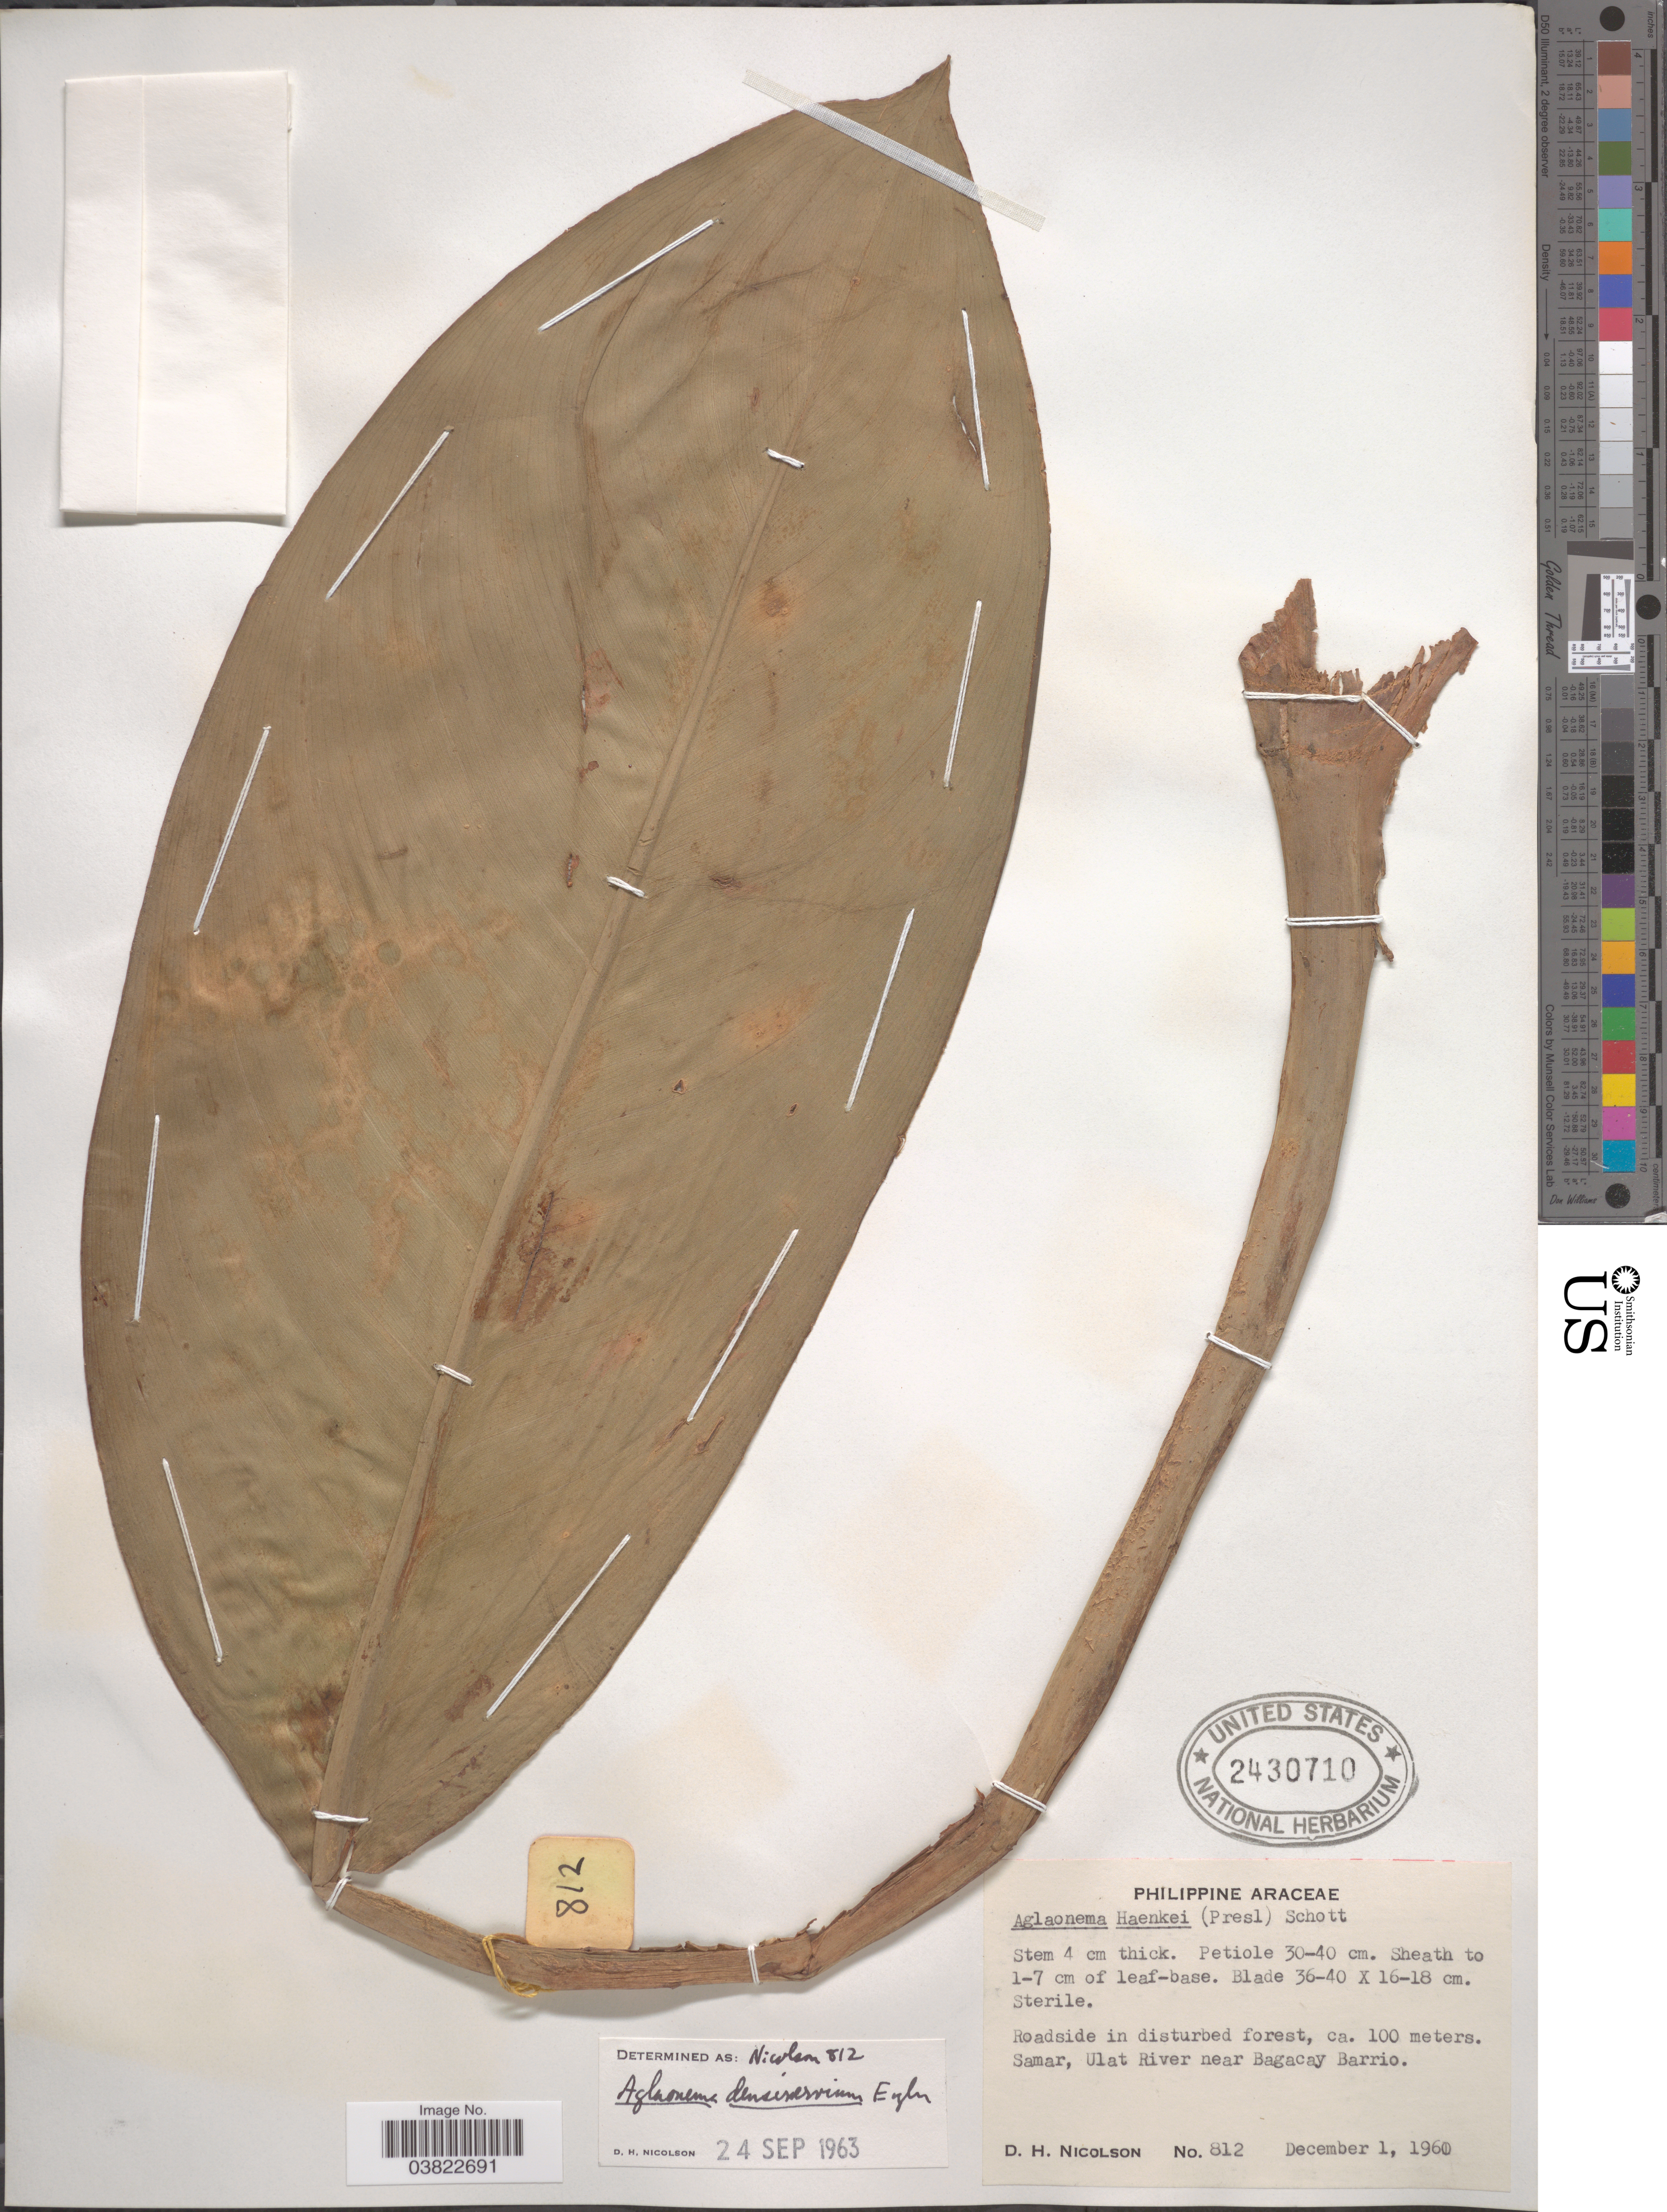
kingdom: Plantae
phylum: Tracheophyta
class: Liliopsida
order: Alismatales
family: Araceae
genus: Aglaonema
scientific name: Aglaonema densinervium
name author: Engl.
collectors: D. H. Nicolson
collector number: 812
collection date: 1960-12-01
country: Philippines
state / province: Eastern Visayas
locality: Samar, Ulat River near Bagacay Barrio.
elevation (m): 100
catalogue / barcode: US 2430710